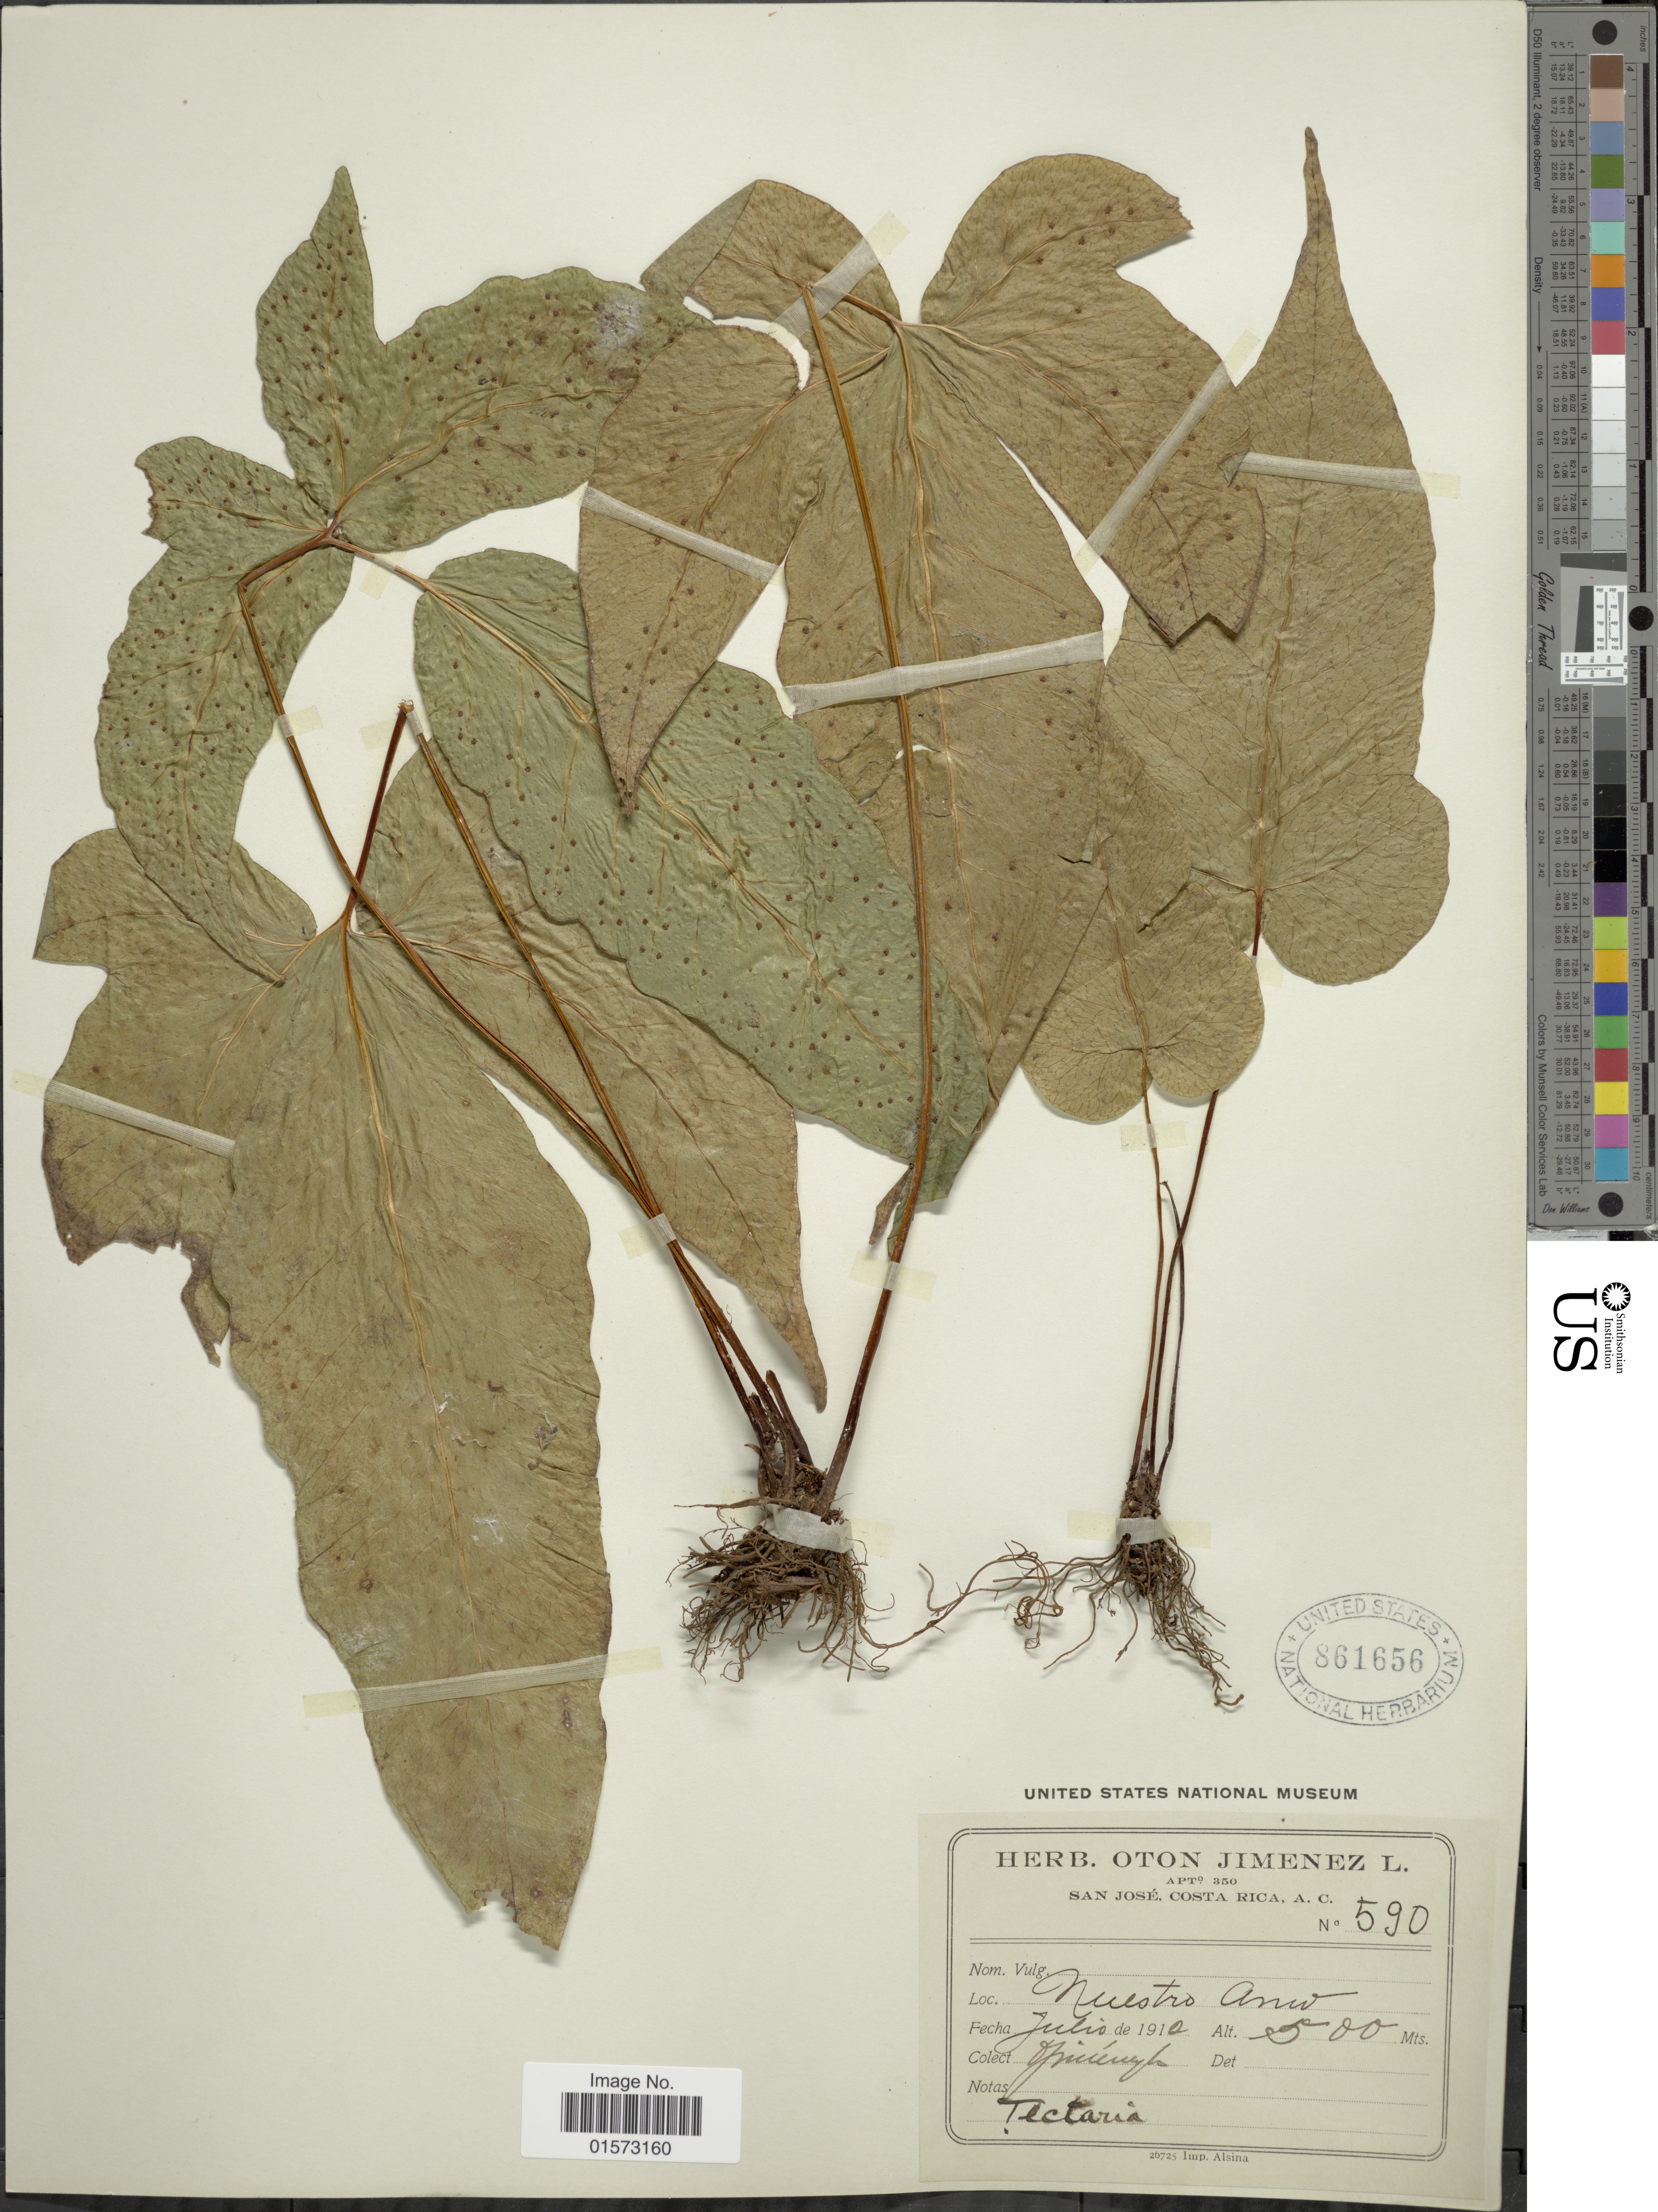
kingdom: Plantae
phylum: Tracheophyta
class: Polypodiopsida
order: Polypodiales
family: Tectariaceae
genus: Tectaria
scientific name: Tectaria heracleifolia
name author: (Willd.) Underw.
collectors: ex herb. O. Jimenez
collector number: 590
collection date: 1912-07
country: Costa Rica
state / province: San José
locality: Nuestro Amo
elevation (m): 500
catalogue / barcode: US 861656